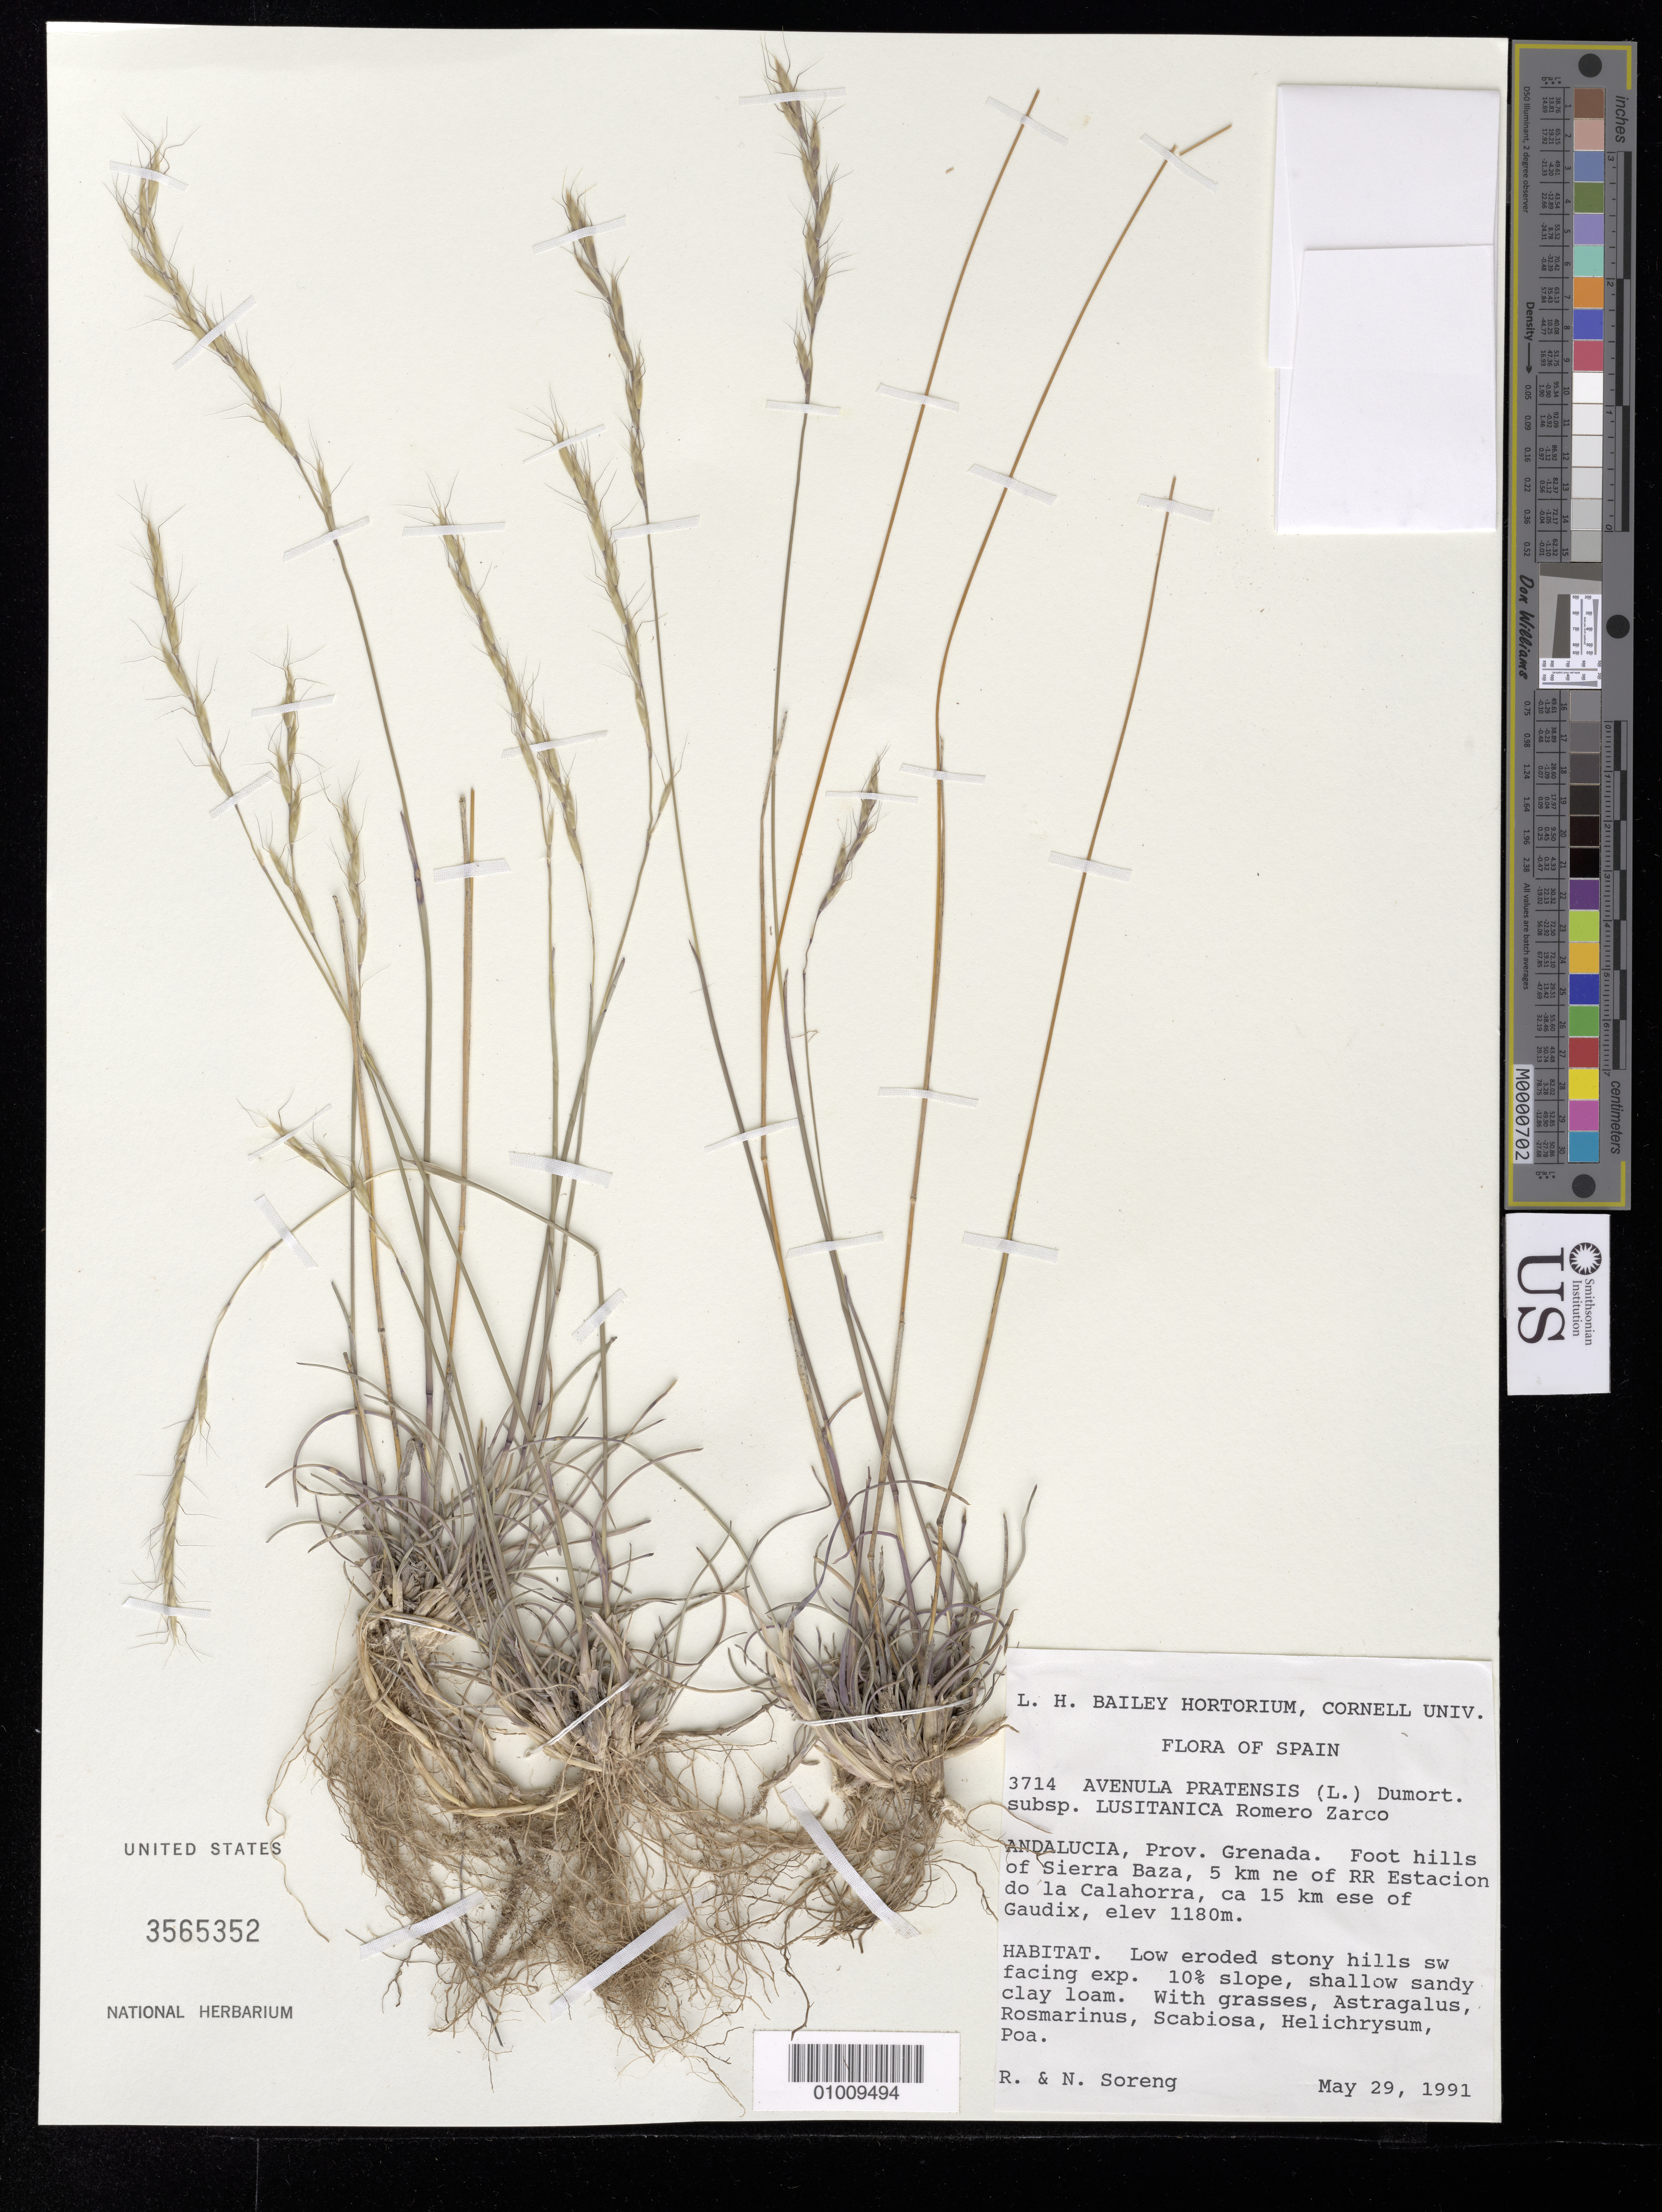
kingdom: Plantae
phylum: Tracheophyta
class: Liliopsida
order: Poales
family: Poaceae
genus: Helictochloa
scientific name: Helictochloa pratensis subsp. lusitanica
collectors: R. J. Soreng & N. L. Soreng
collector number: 3714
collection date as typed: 29 May 1991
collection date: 1991-05-29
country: Spain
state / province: Andalucia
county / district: Grenada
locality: Foot hills of Sierra Baza, 5 km NE of RR Estacion do la Calahorra, ca 15 km ese of Gaudix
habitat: Low eroded stony hills sw facing exp. 10% slope, shallow sandy clay loam. With grasses, Astragalus, Rosmarinus, Scabiosa,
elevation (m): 1180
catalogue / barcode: US 3565352